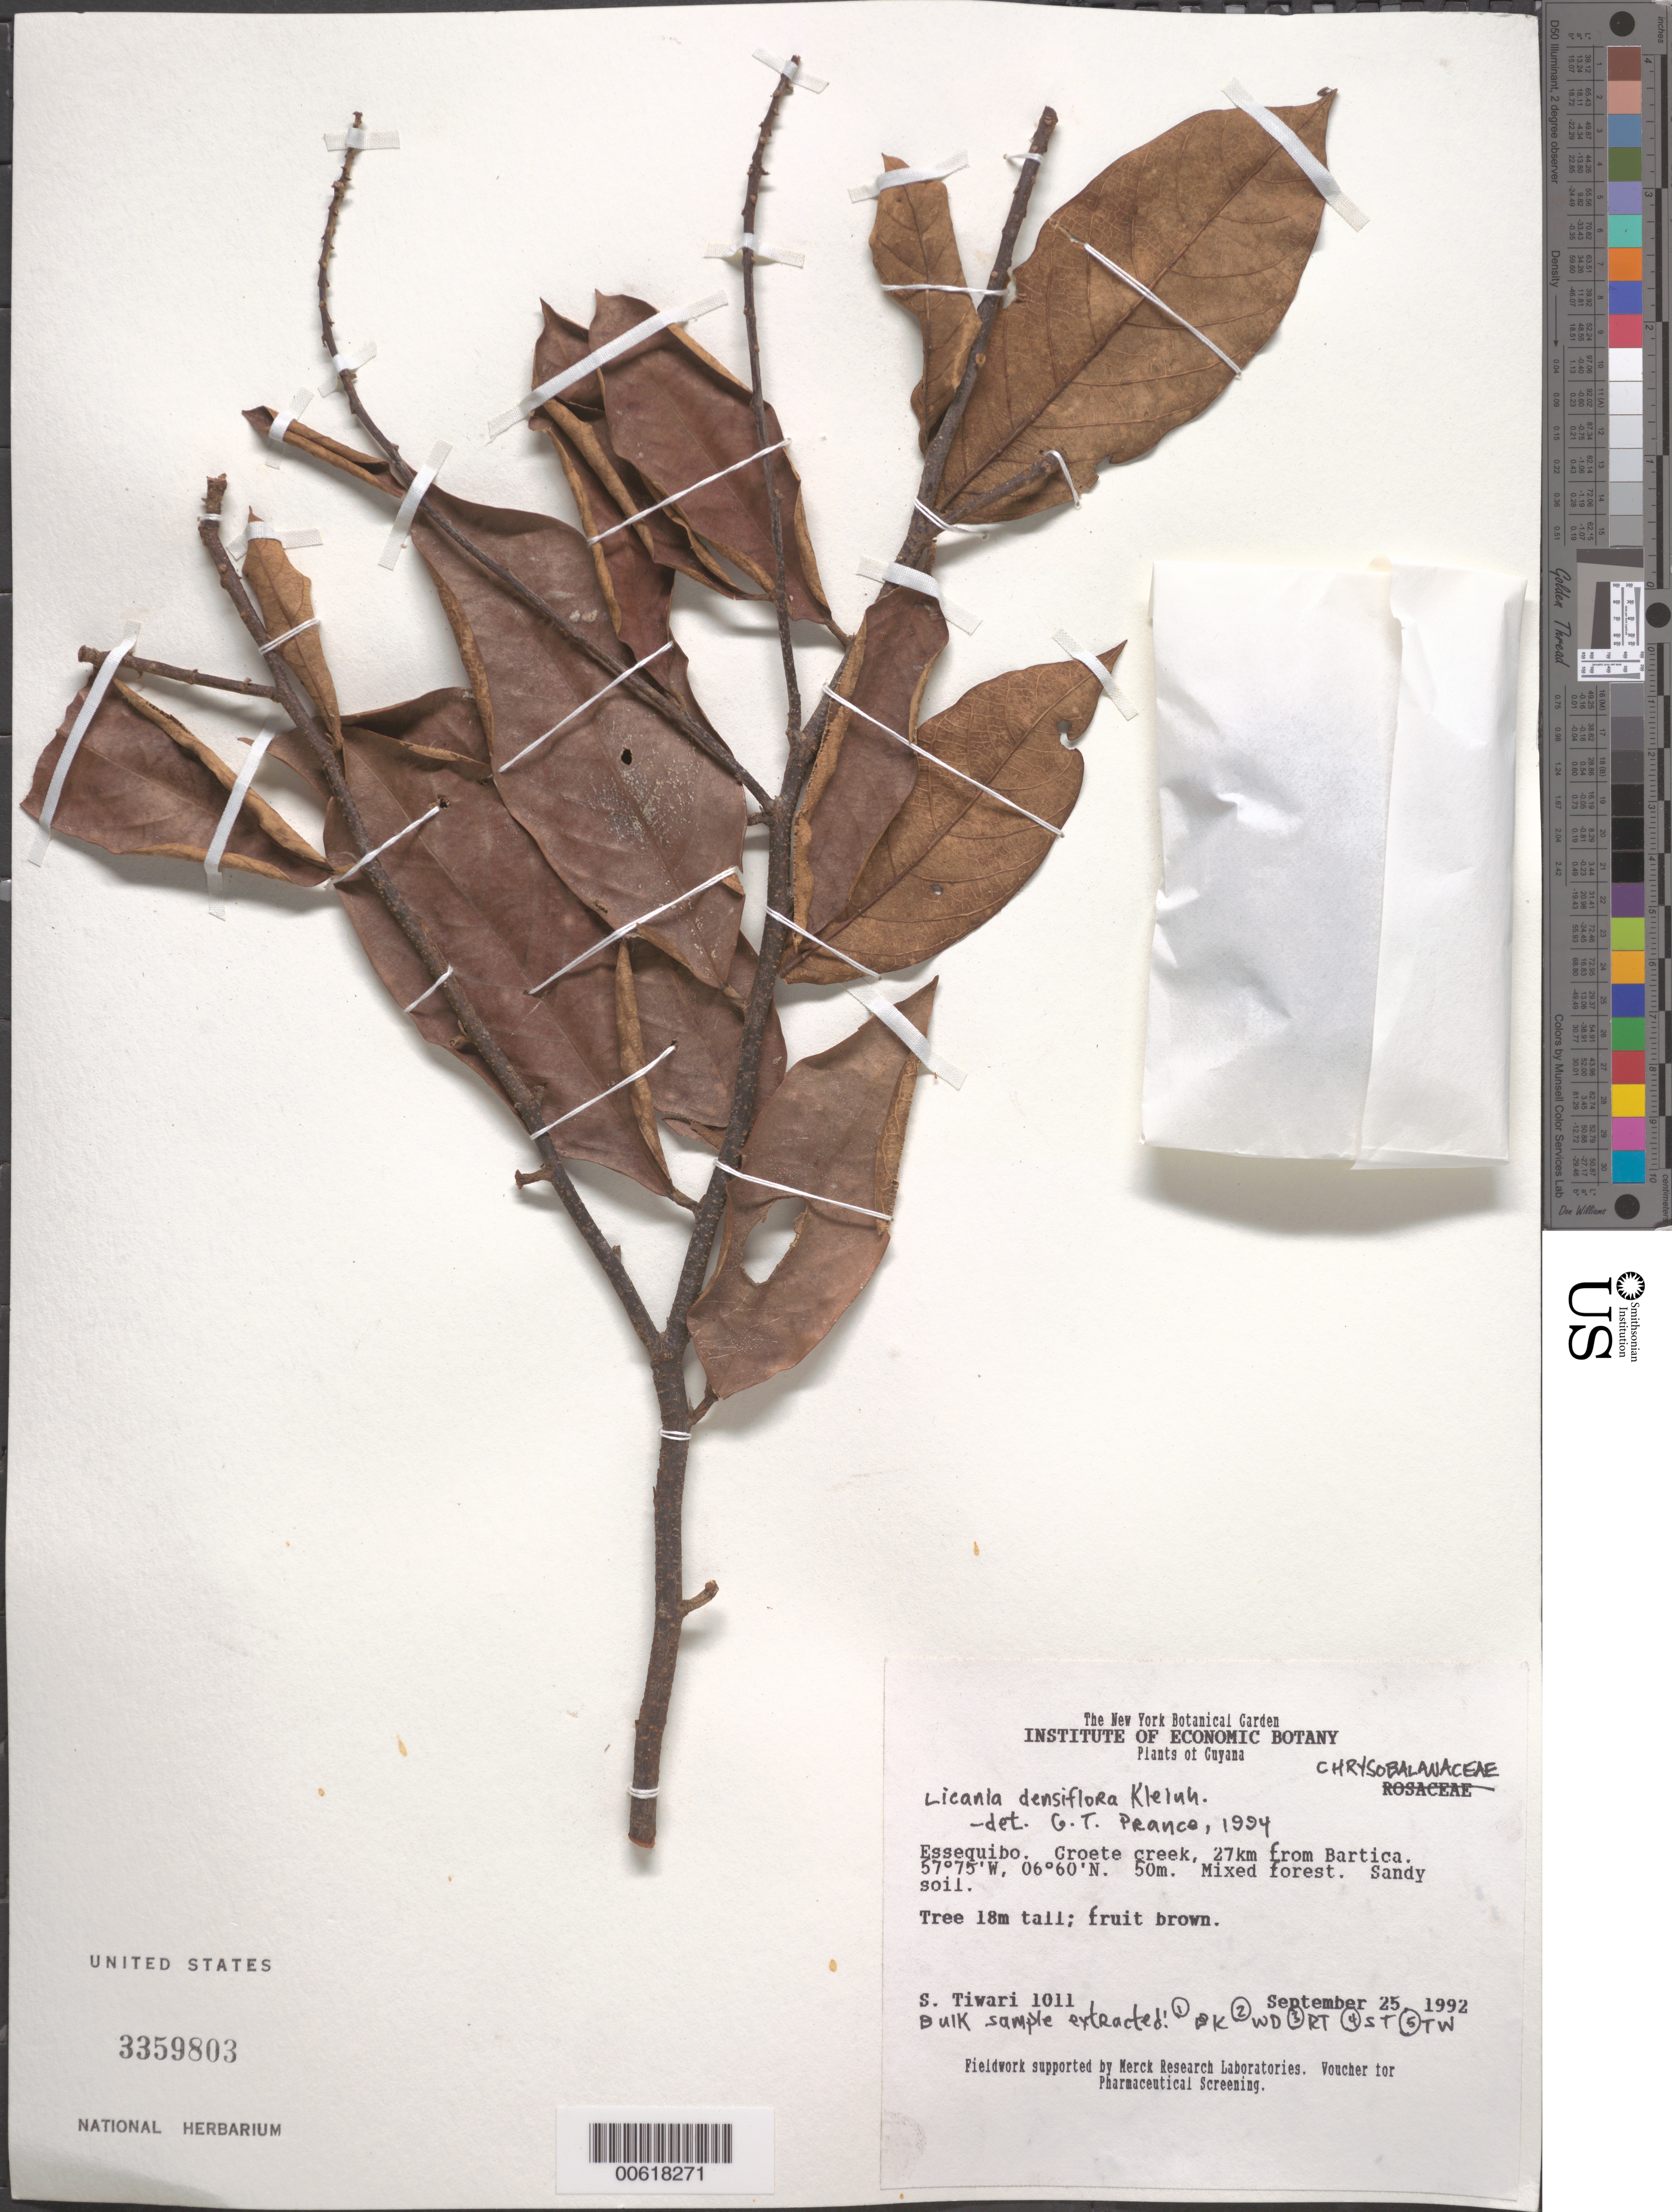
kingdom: Plantae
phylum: Tracheophyta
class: Magnoliopsida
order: Malpighiales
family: Chrysobalanaceae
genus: Licania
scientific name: Licania densiflora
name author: Kleinh.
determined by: Prance, G. T.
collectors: S. Tiwari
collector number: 1011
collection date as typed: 25-Sep-92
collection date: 1992-09-25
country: Guyana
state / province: Essequibo Isl-W. Demerara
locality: Essequibo; Groete Creek, 27 km from Bartica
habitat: Mixed forest, sandy soil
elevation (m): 50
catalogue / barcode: US 3359803